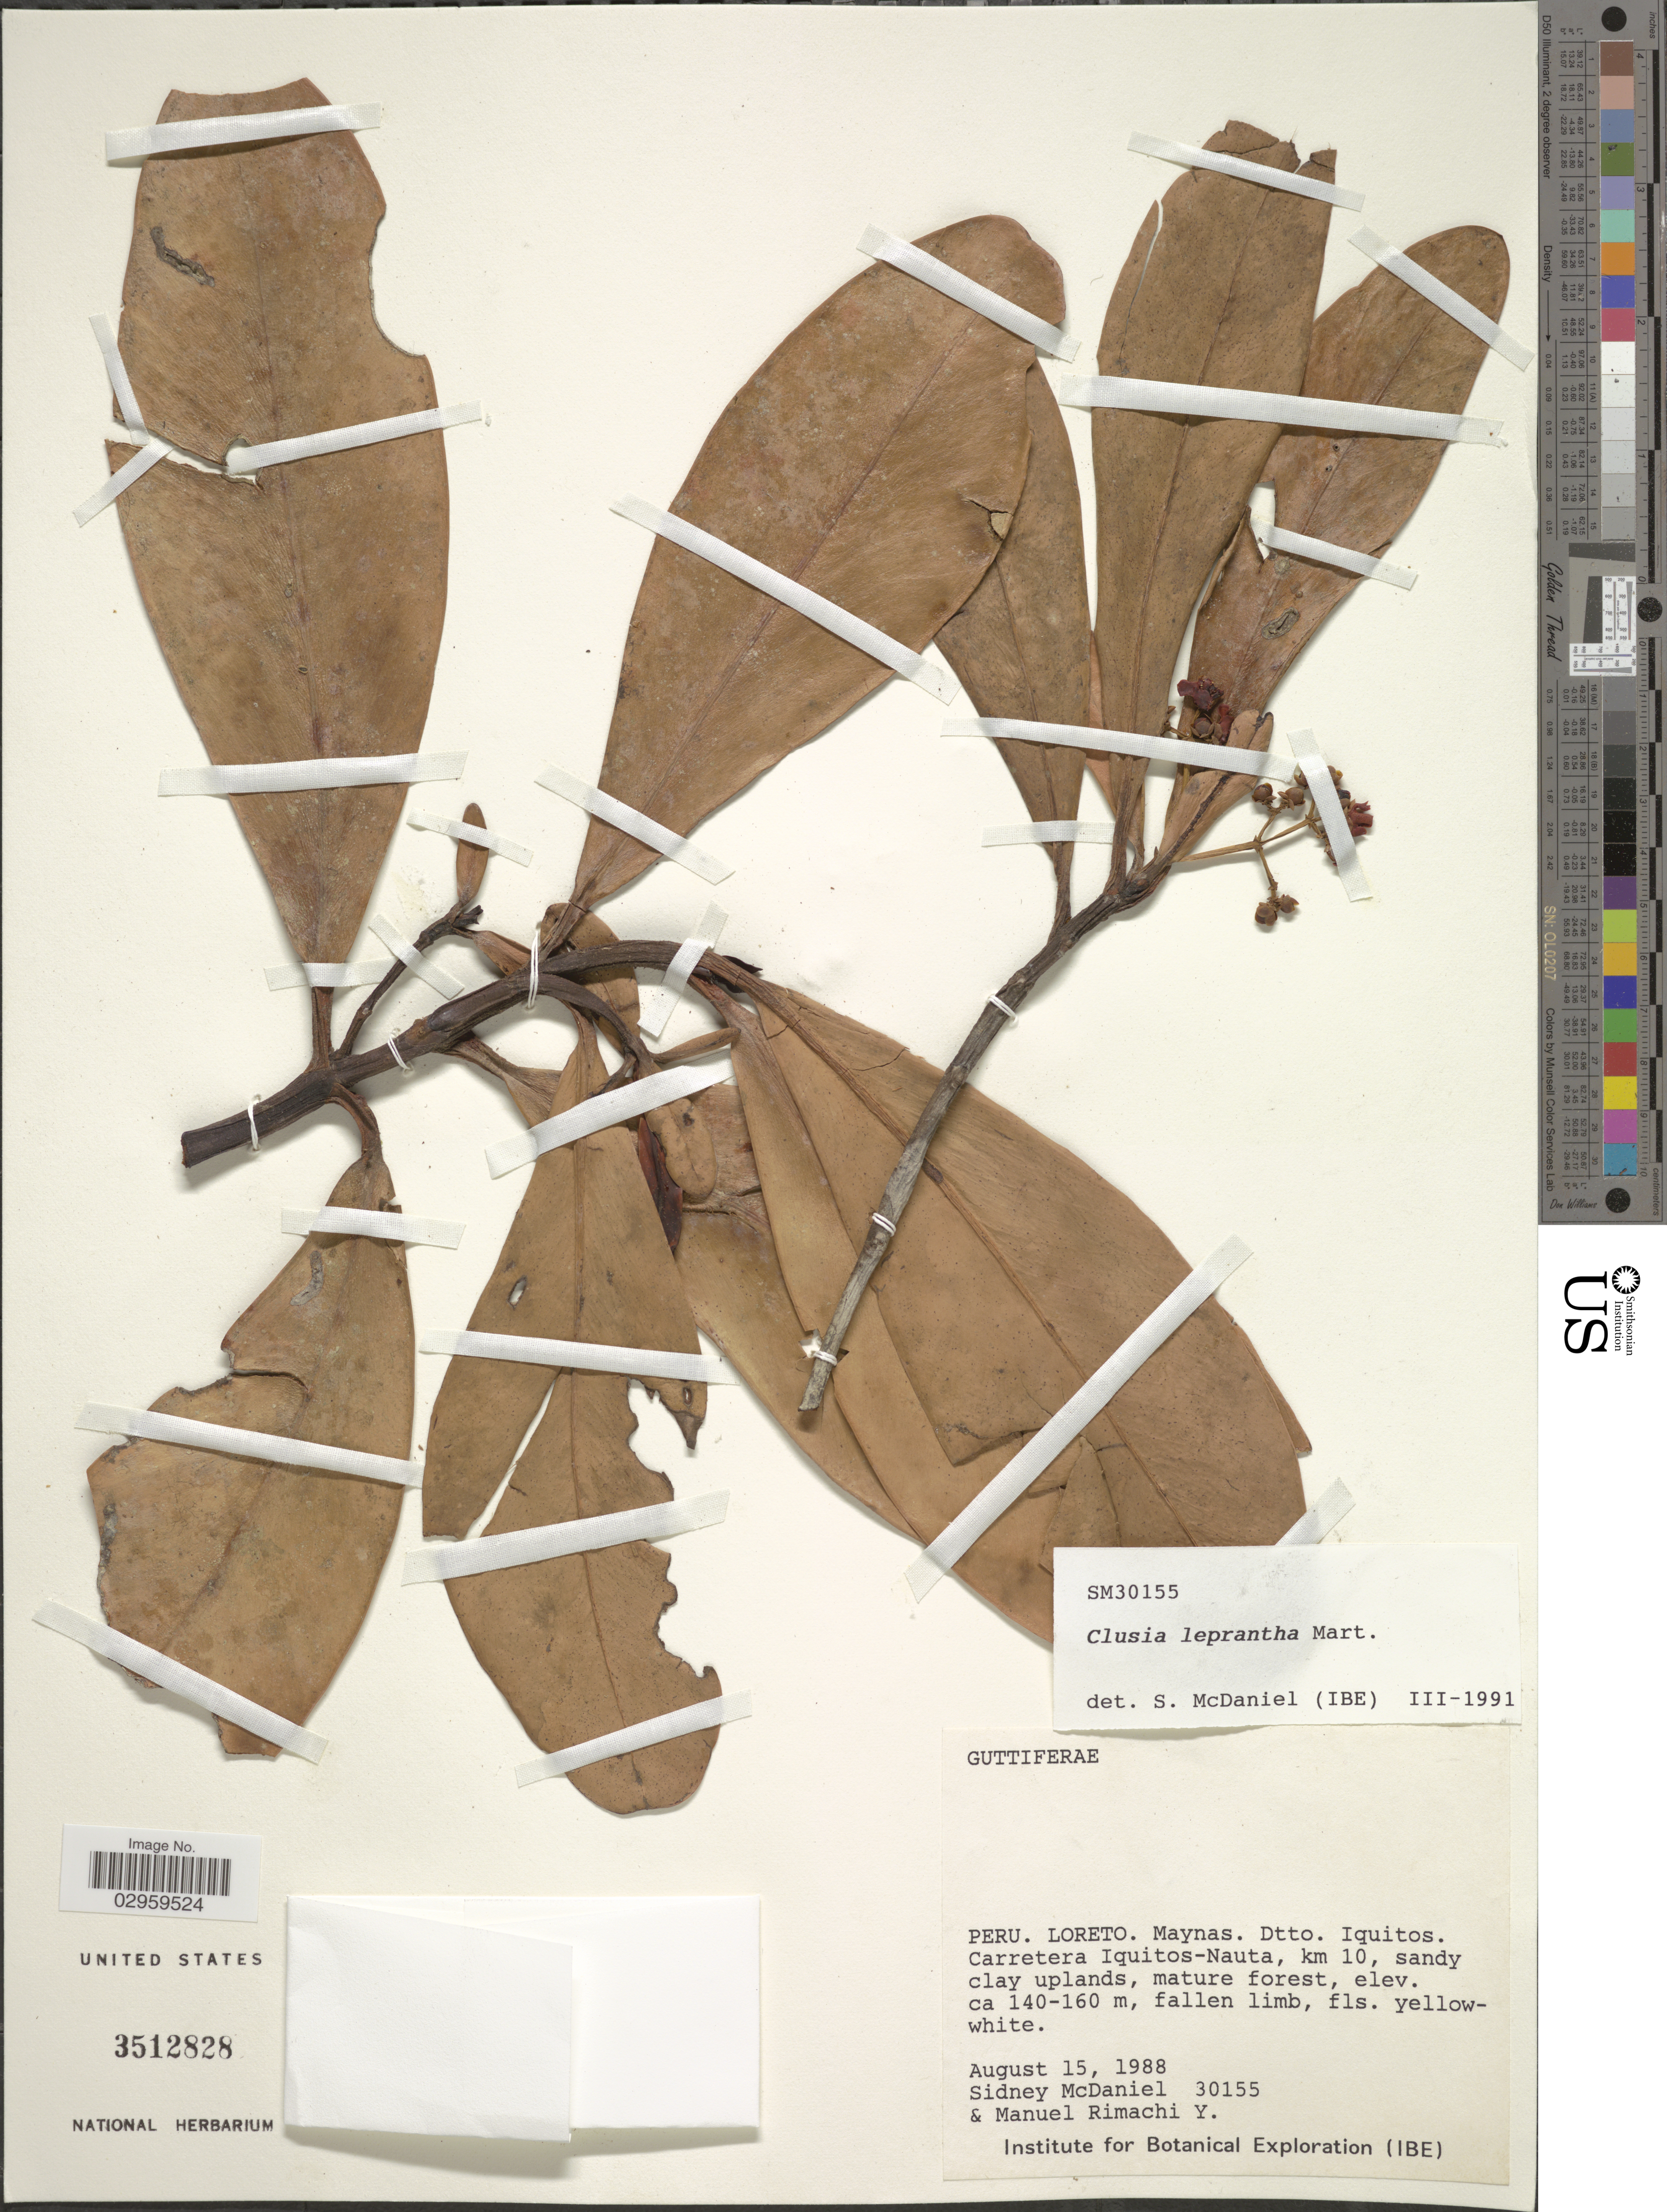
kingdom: Plantae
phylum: Tracheophyta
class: Magnoliopsida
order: Malpighiales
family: Clusiaceae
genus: Clusia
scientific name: Clusia leprantha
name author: Mart.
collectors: S. McDaniel & M. Rimachi Y.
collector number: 30155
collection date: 1988-08-15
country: Peru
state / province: Loreto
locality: Maynas. Dtto. Iquitos. Carretera Iquitos-Nauta, km 10.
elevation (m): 140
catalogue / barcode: US 3512828